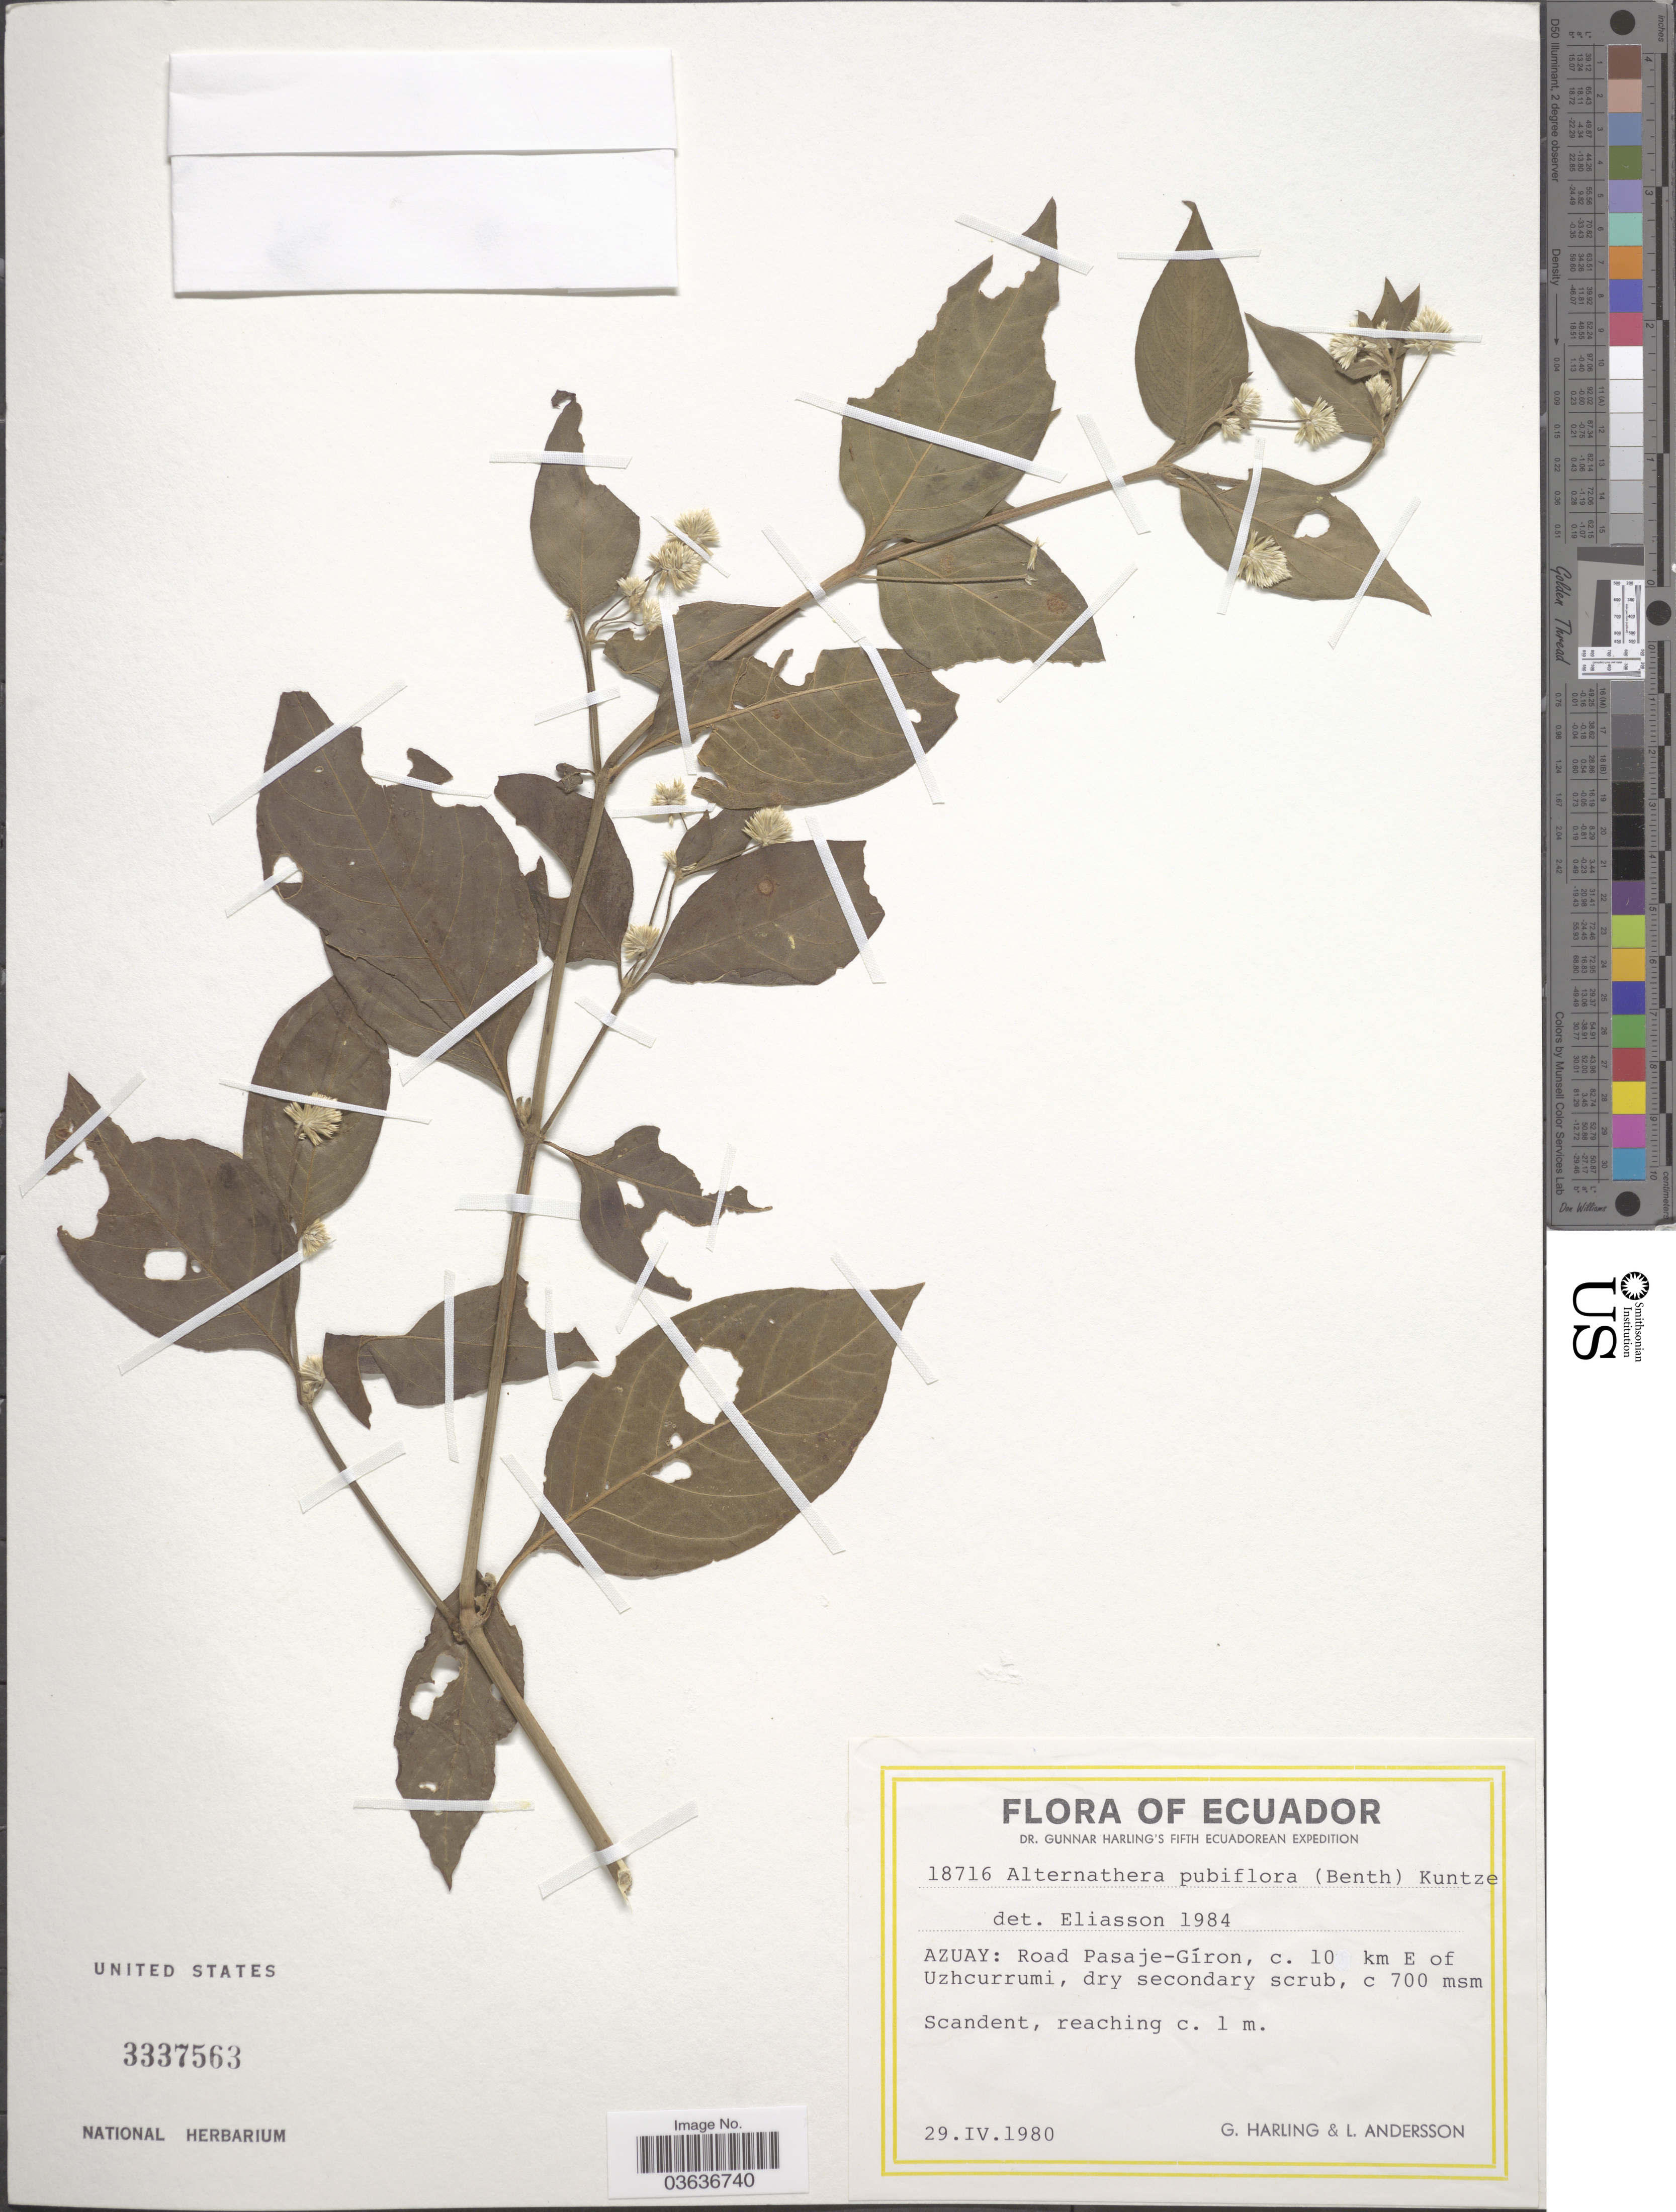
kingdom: Plantae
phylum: Tracheophyta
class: Magnoliopsida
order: Caryophyllales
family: Amaranthaceae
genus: Alternanthera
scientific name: Alternanthera pubiflora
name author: (Benth.) Kuntze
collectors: G. Harling & L. Andersson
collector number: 18716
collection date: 1980-04-29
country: Ecuador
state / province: Azuay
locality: Road Pasaje-Gíron, c. 10 km E of Uzhcurrumi.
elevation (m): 700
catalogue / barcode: US 3337563